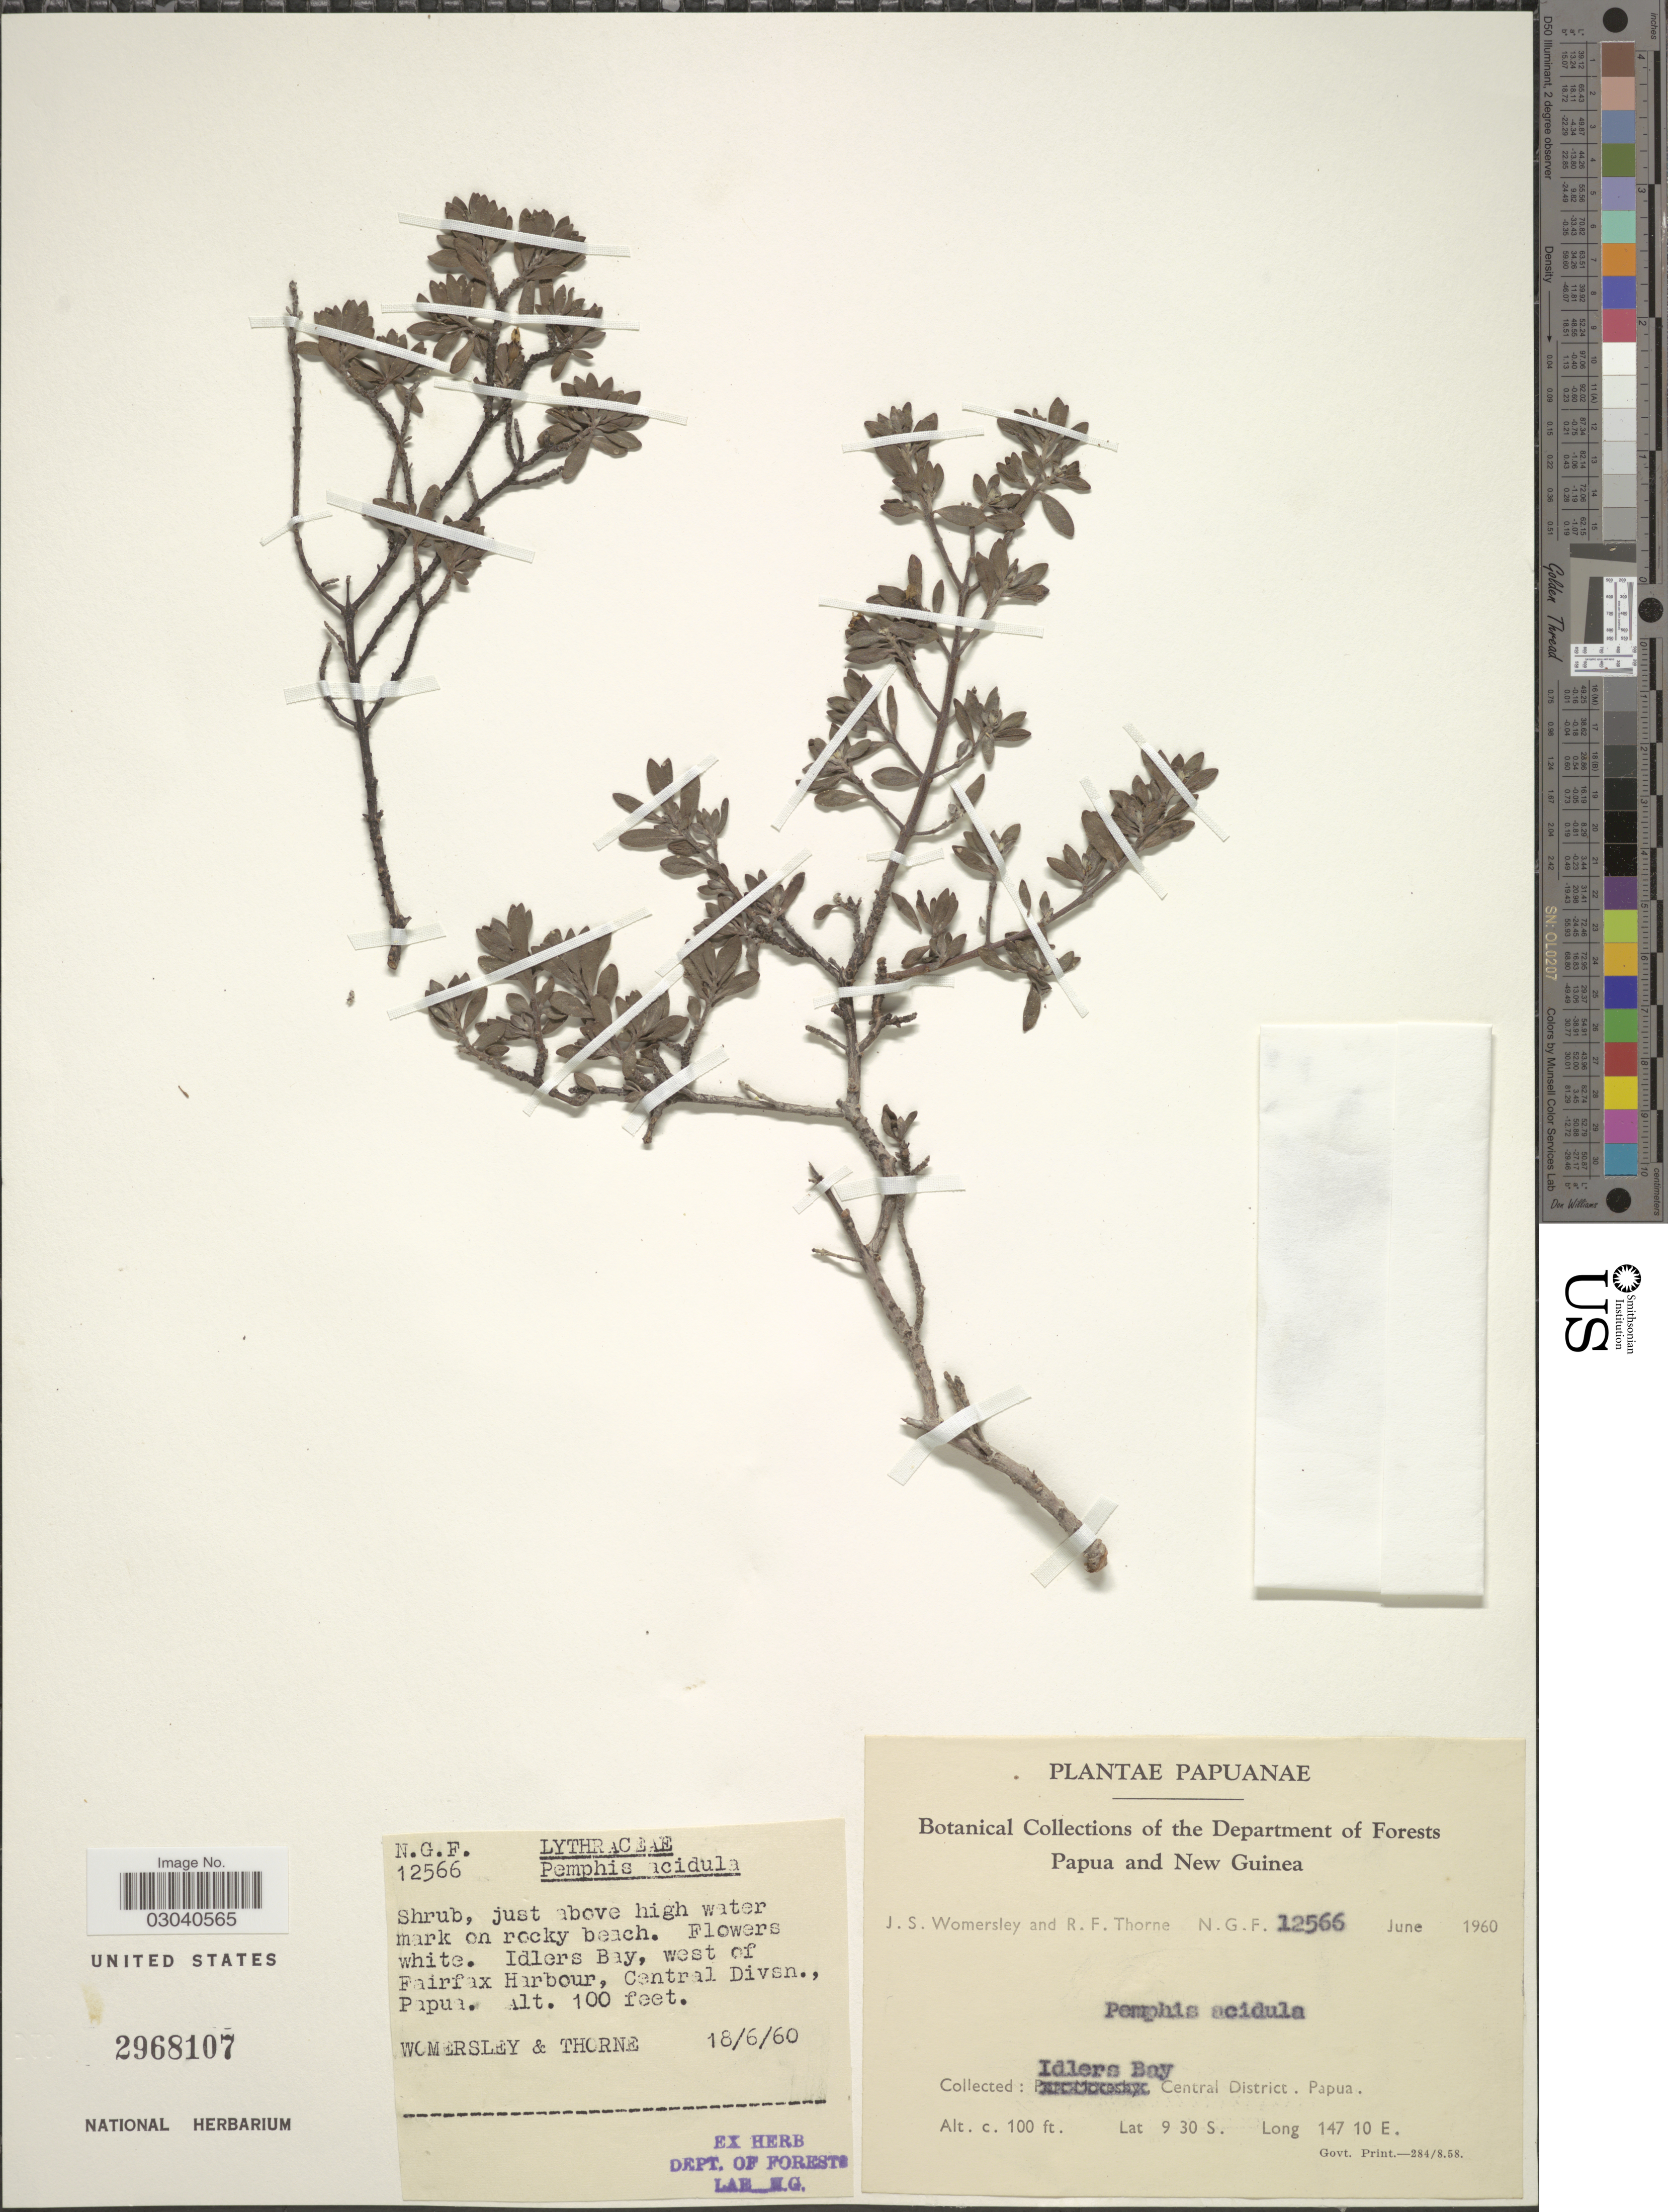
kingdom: Plantae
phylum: Tracheophyta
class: Magnoliopsida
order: Myrtales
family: Lythraceae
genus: Pemphis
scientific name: Pemphis acidula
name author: J.R. Forst. & G. Forst.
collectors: J. S. Womersley & R. Thorne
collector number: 12566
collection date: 1960-06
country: Papua New Guinea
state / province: Central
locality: Idlers Bay, Central District. Papua. west of Fairfax Harbour.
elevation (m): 30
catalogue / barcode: US 2968107